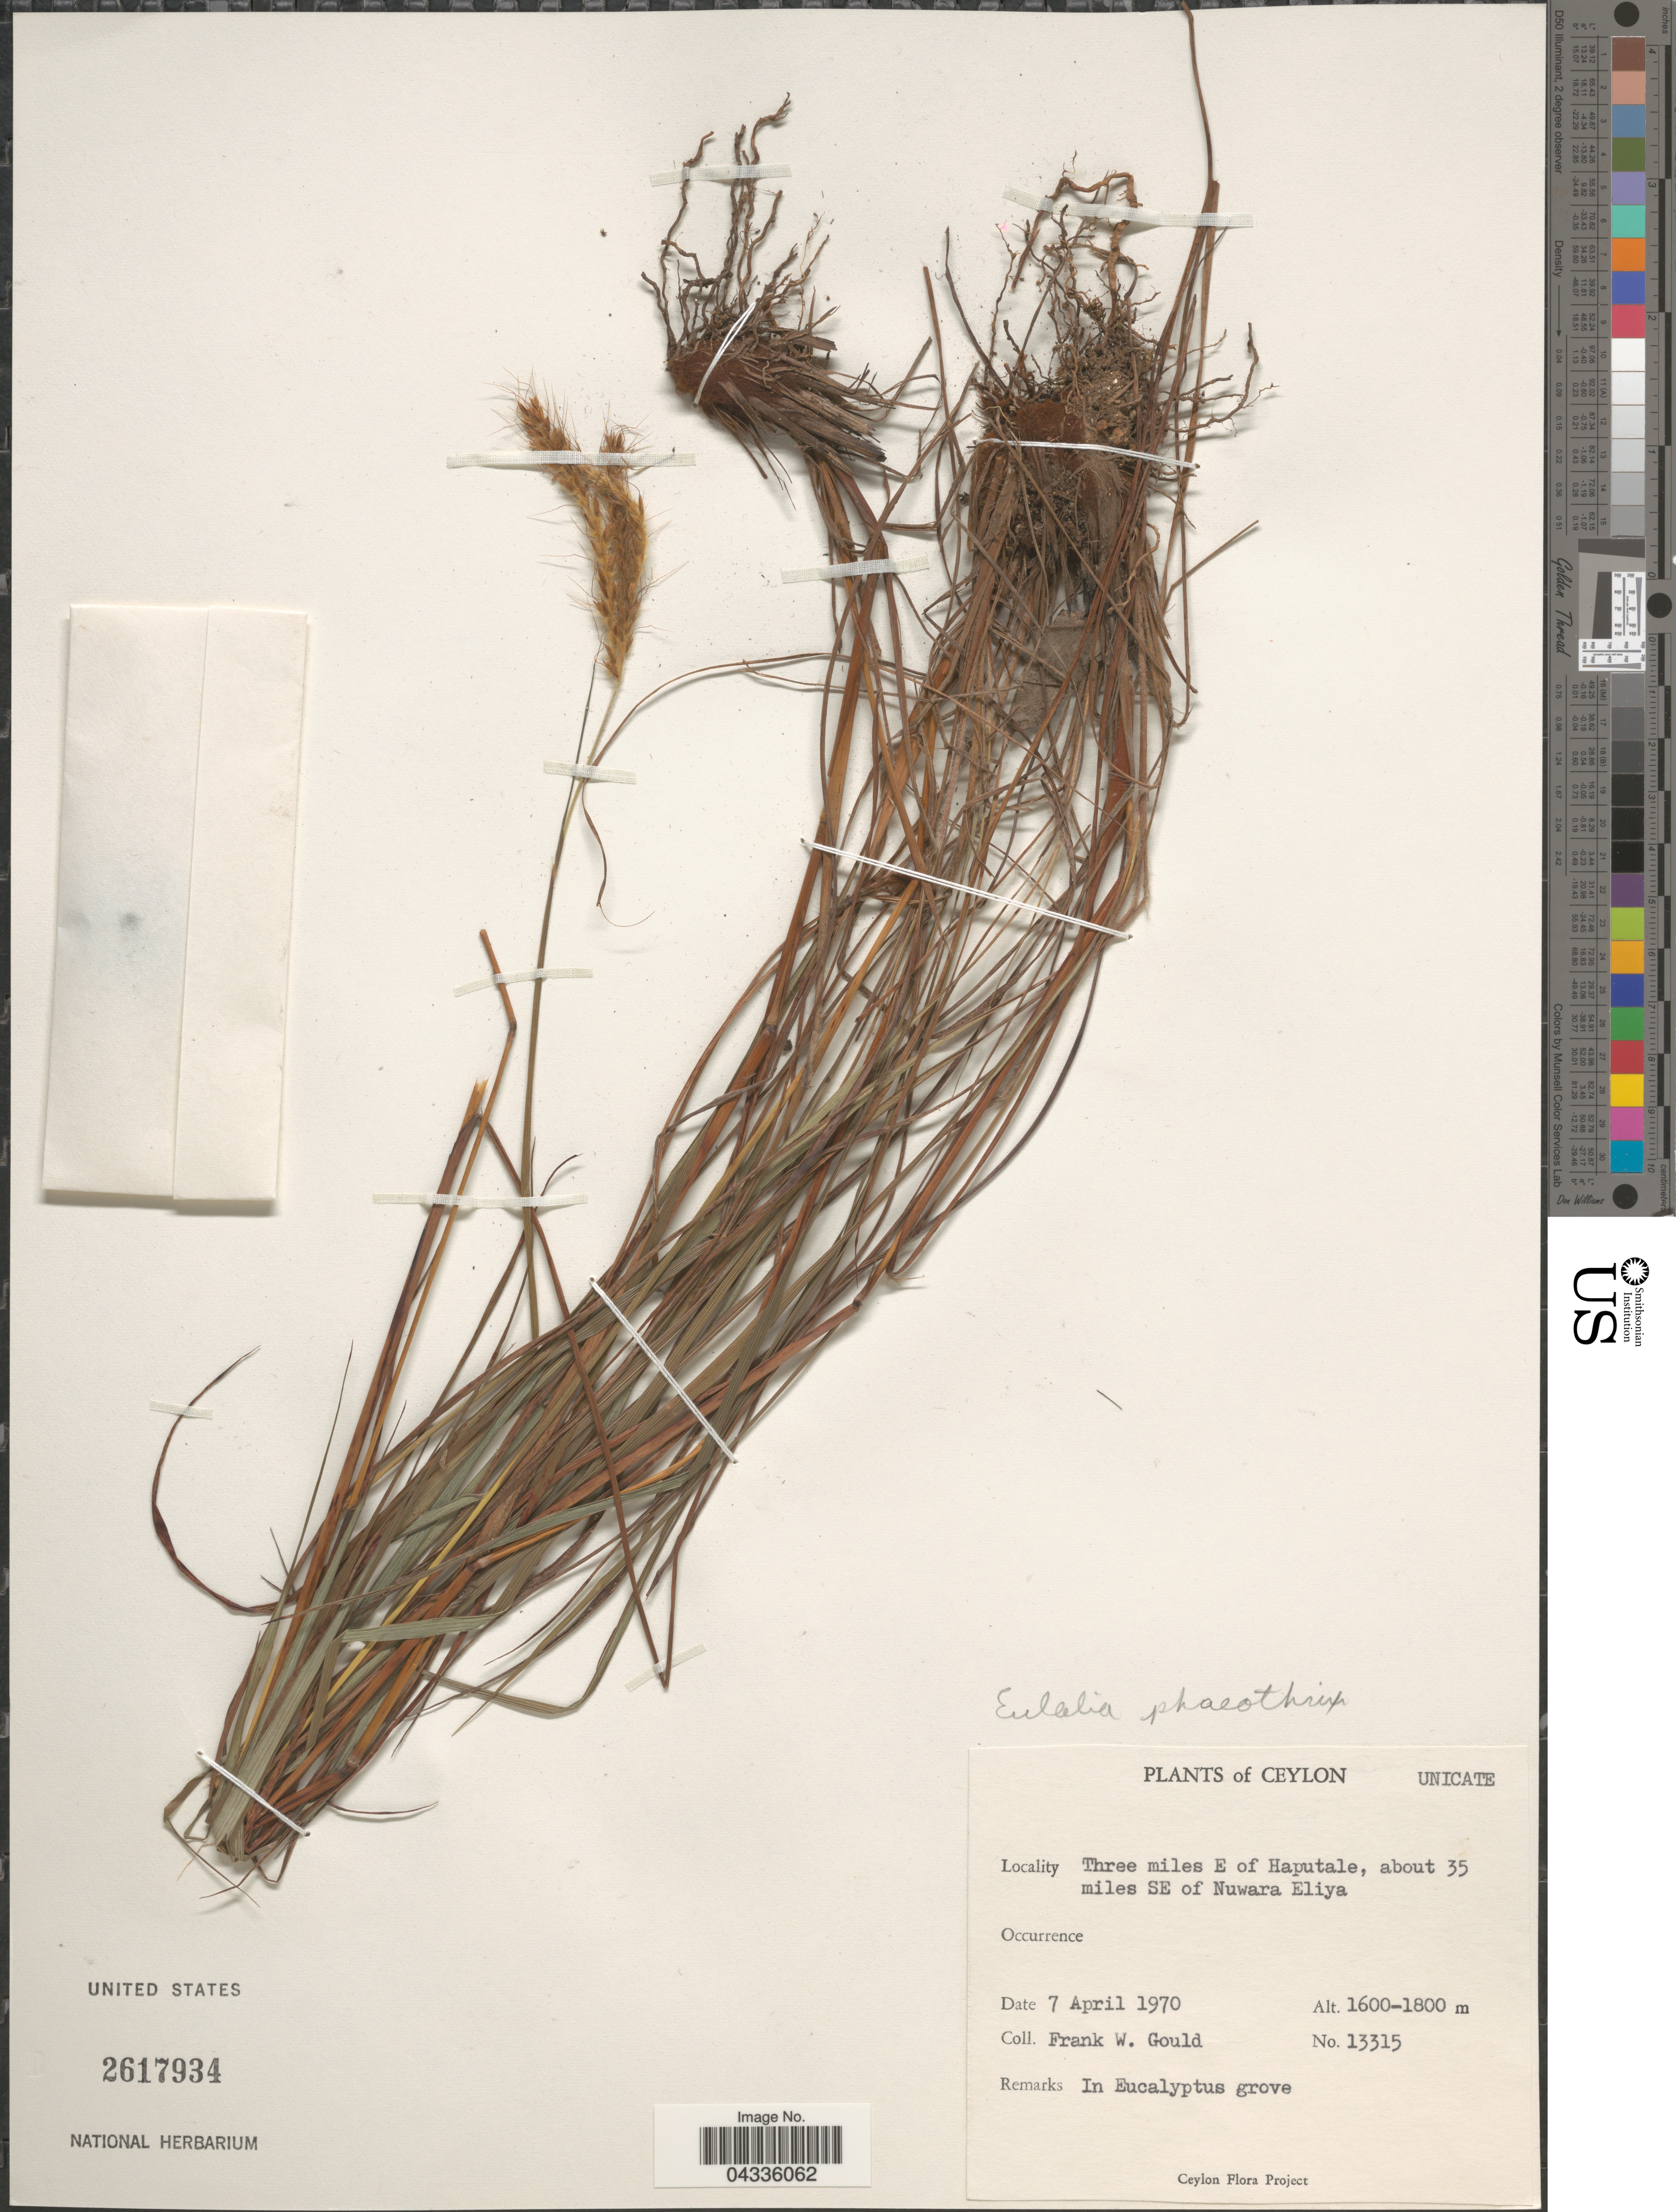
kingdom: Plantae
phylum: Tracheophyta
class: Liliopsida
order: Poales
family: Poaceae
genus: Eulalia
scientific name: Eulalia phaeothrix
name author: (Hack.) Kuntze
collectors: F. W. Gould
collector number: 13315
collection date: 1970-04-07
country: Sri Lanka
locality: Ceylon. Three miles E of Haputale, about 55 miles SE of Nuwara Eliya.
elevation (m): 1600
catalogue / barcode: US 2617934